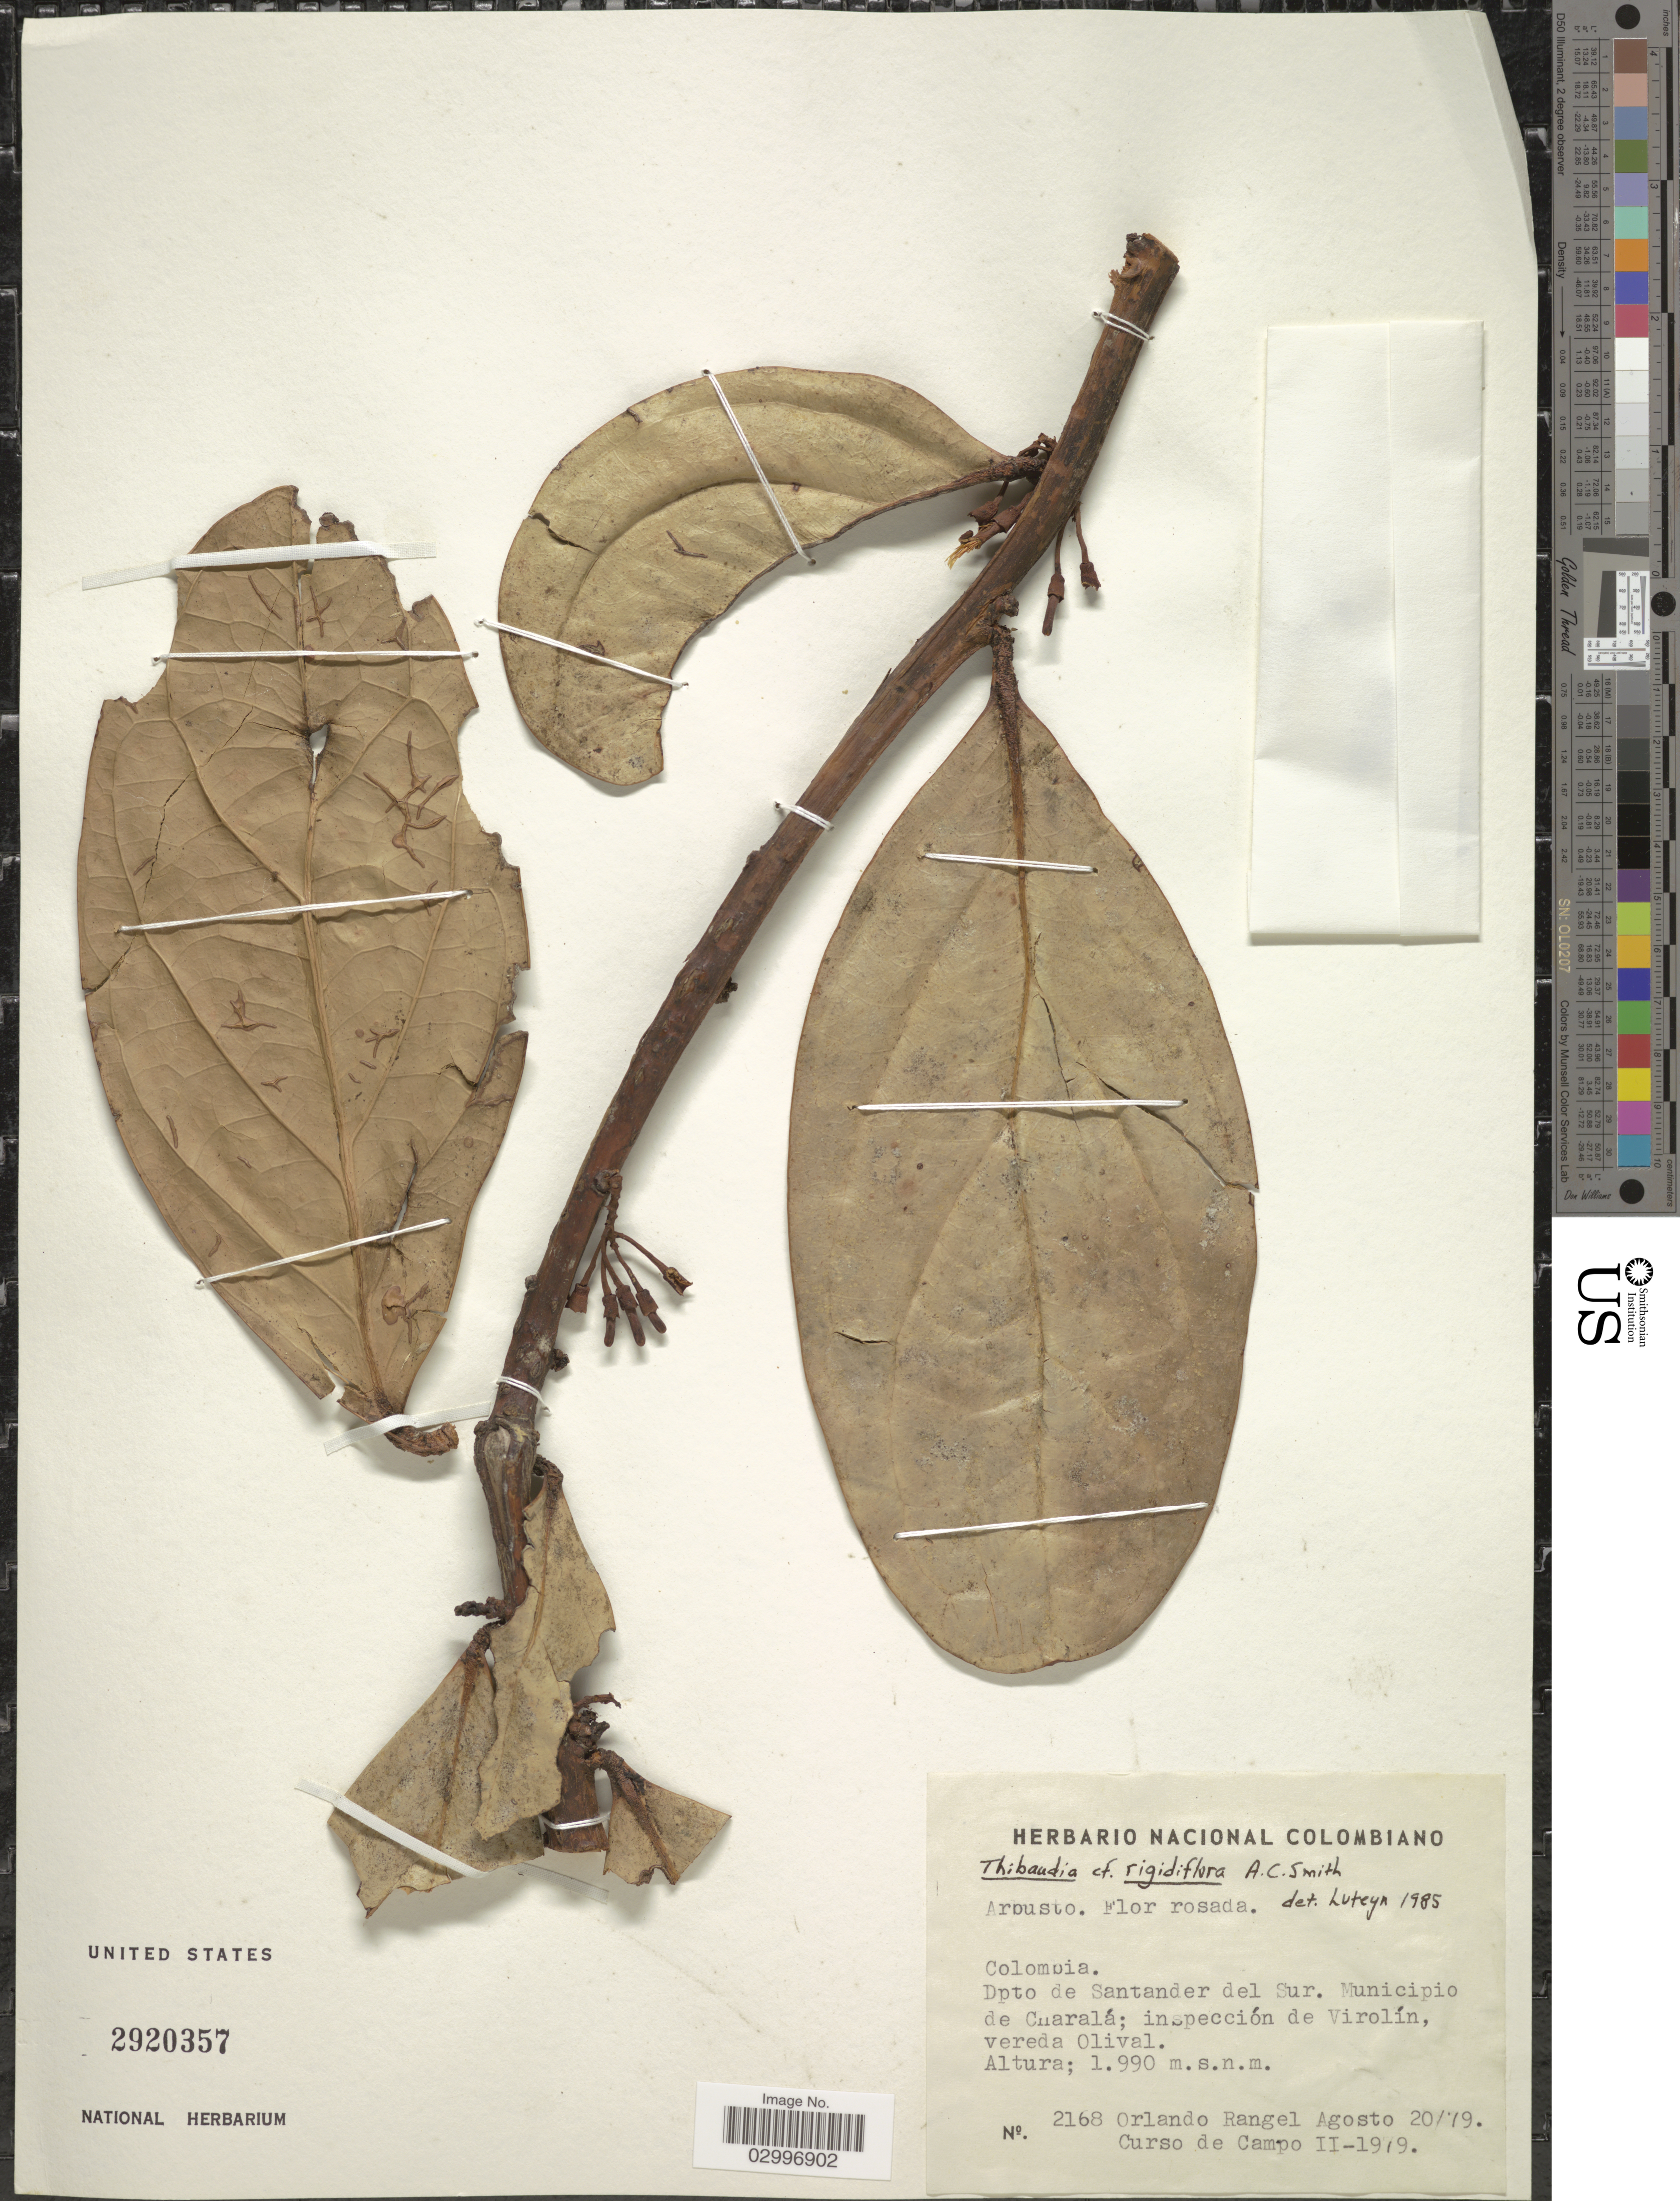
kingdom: Plantae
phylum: Tracheophyta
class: Magnoliopsida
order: Ericales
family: Ericaceae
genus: Thibaudia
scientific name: Thibaudia rigidiflora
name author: A.C. Sm.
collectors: O. Rangel & Curso de Campo 2-1979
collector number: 2168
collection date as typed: Transcribed d/m/y: 20/8/79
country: Colombia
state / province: Santander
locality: Dpto. de Santander del Sur. Municipio de Charalá; inspección de Virolín, vereda Olival.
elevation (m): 1990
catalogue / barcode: US 2920357